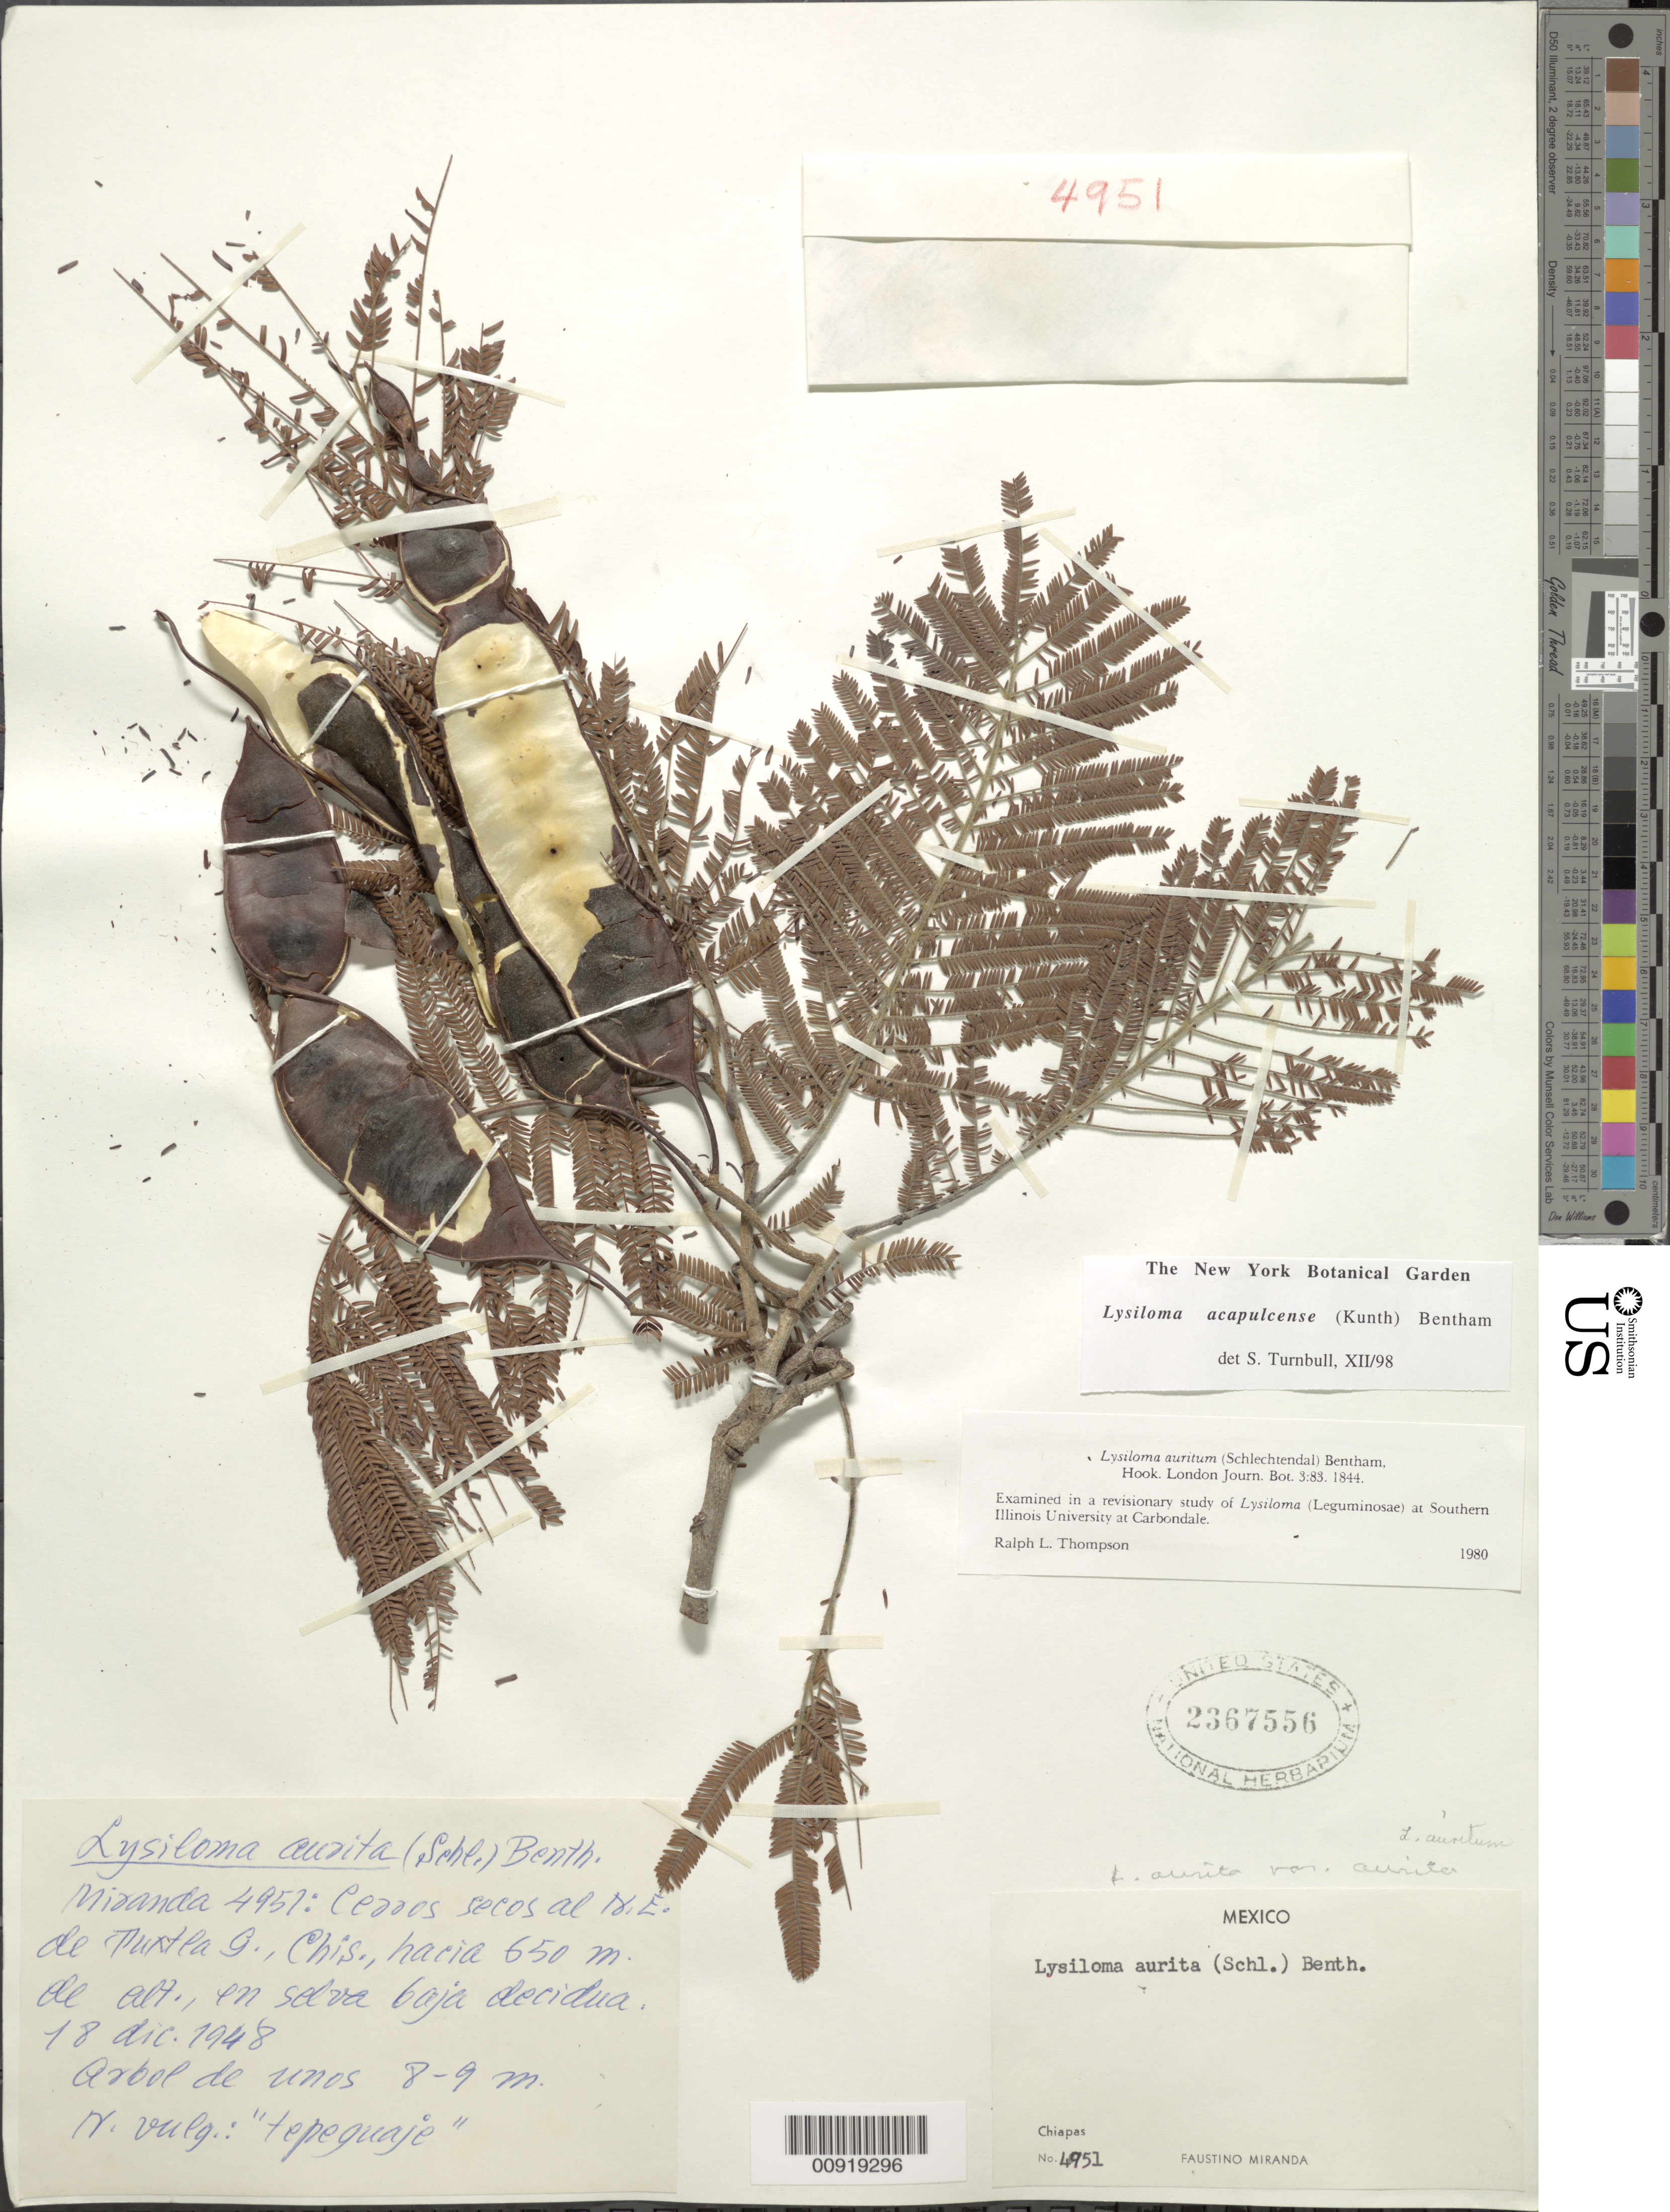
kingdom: Plantae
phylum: Tracheophyta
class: Magnoliopsida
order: Fabales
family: Fabaceae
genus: Lysiloma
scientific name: Lysiloma acapulcense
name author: (Kunth) Benth.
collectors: Miranda G., F.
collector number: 4951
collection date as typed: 18 Dec 1948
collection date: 1948-12-18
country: Mexico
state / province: Chiapas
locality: Cerros secos al N.E. de Tuxtla Gutiérrez, Chiapas.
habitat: En selva baja decidua.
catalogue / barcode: US 2367556